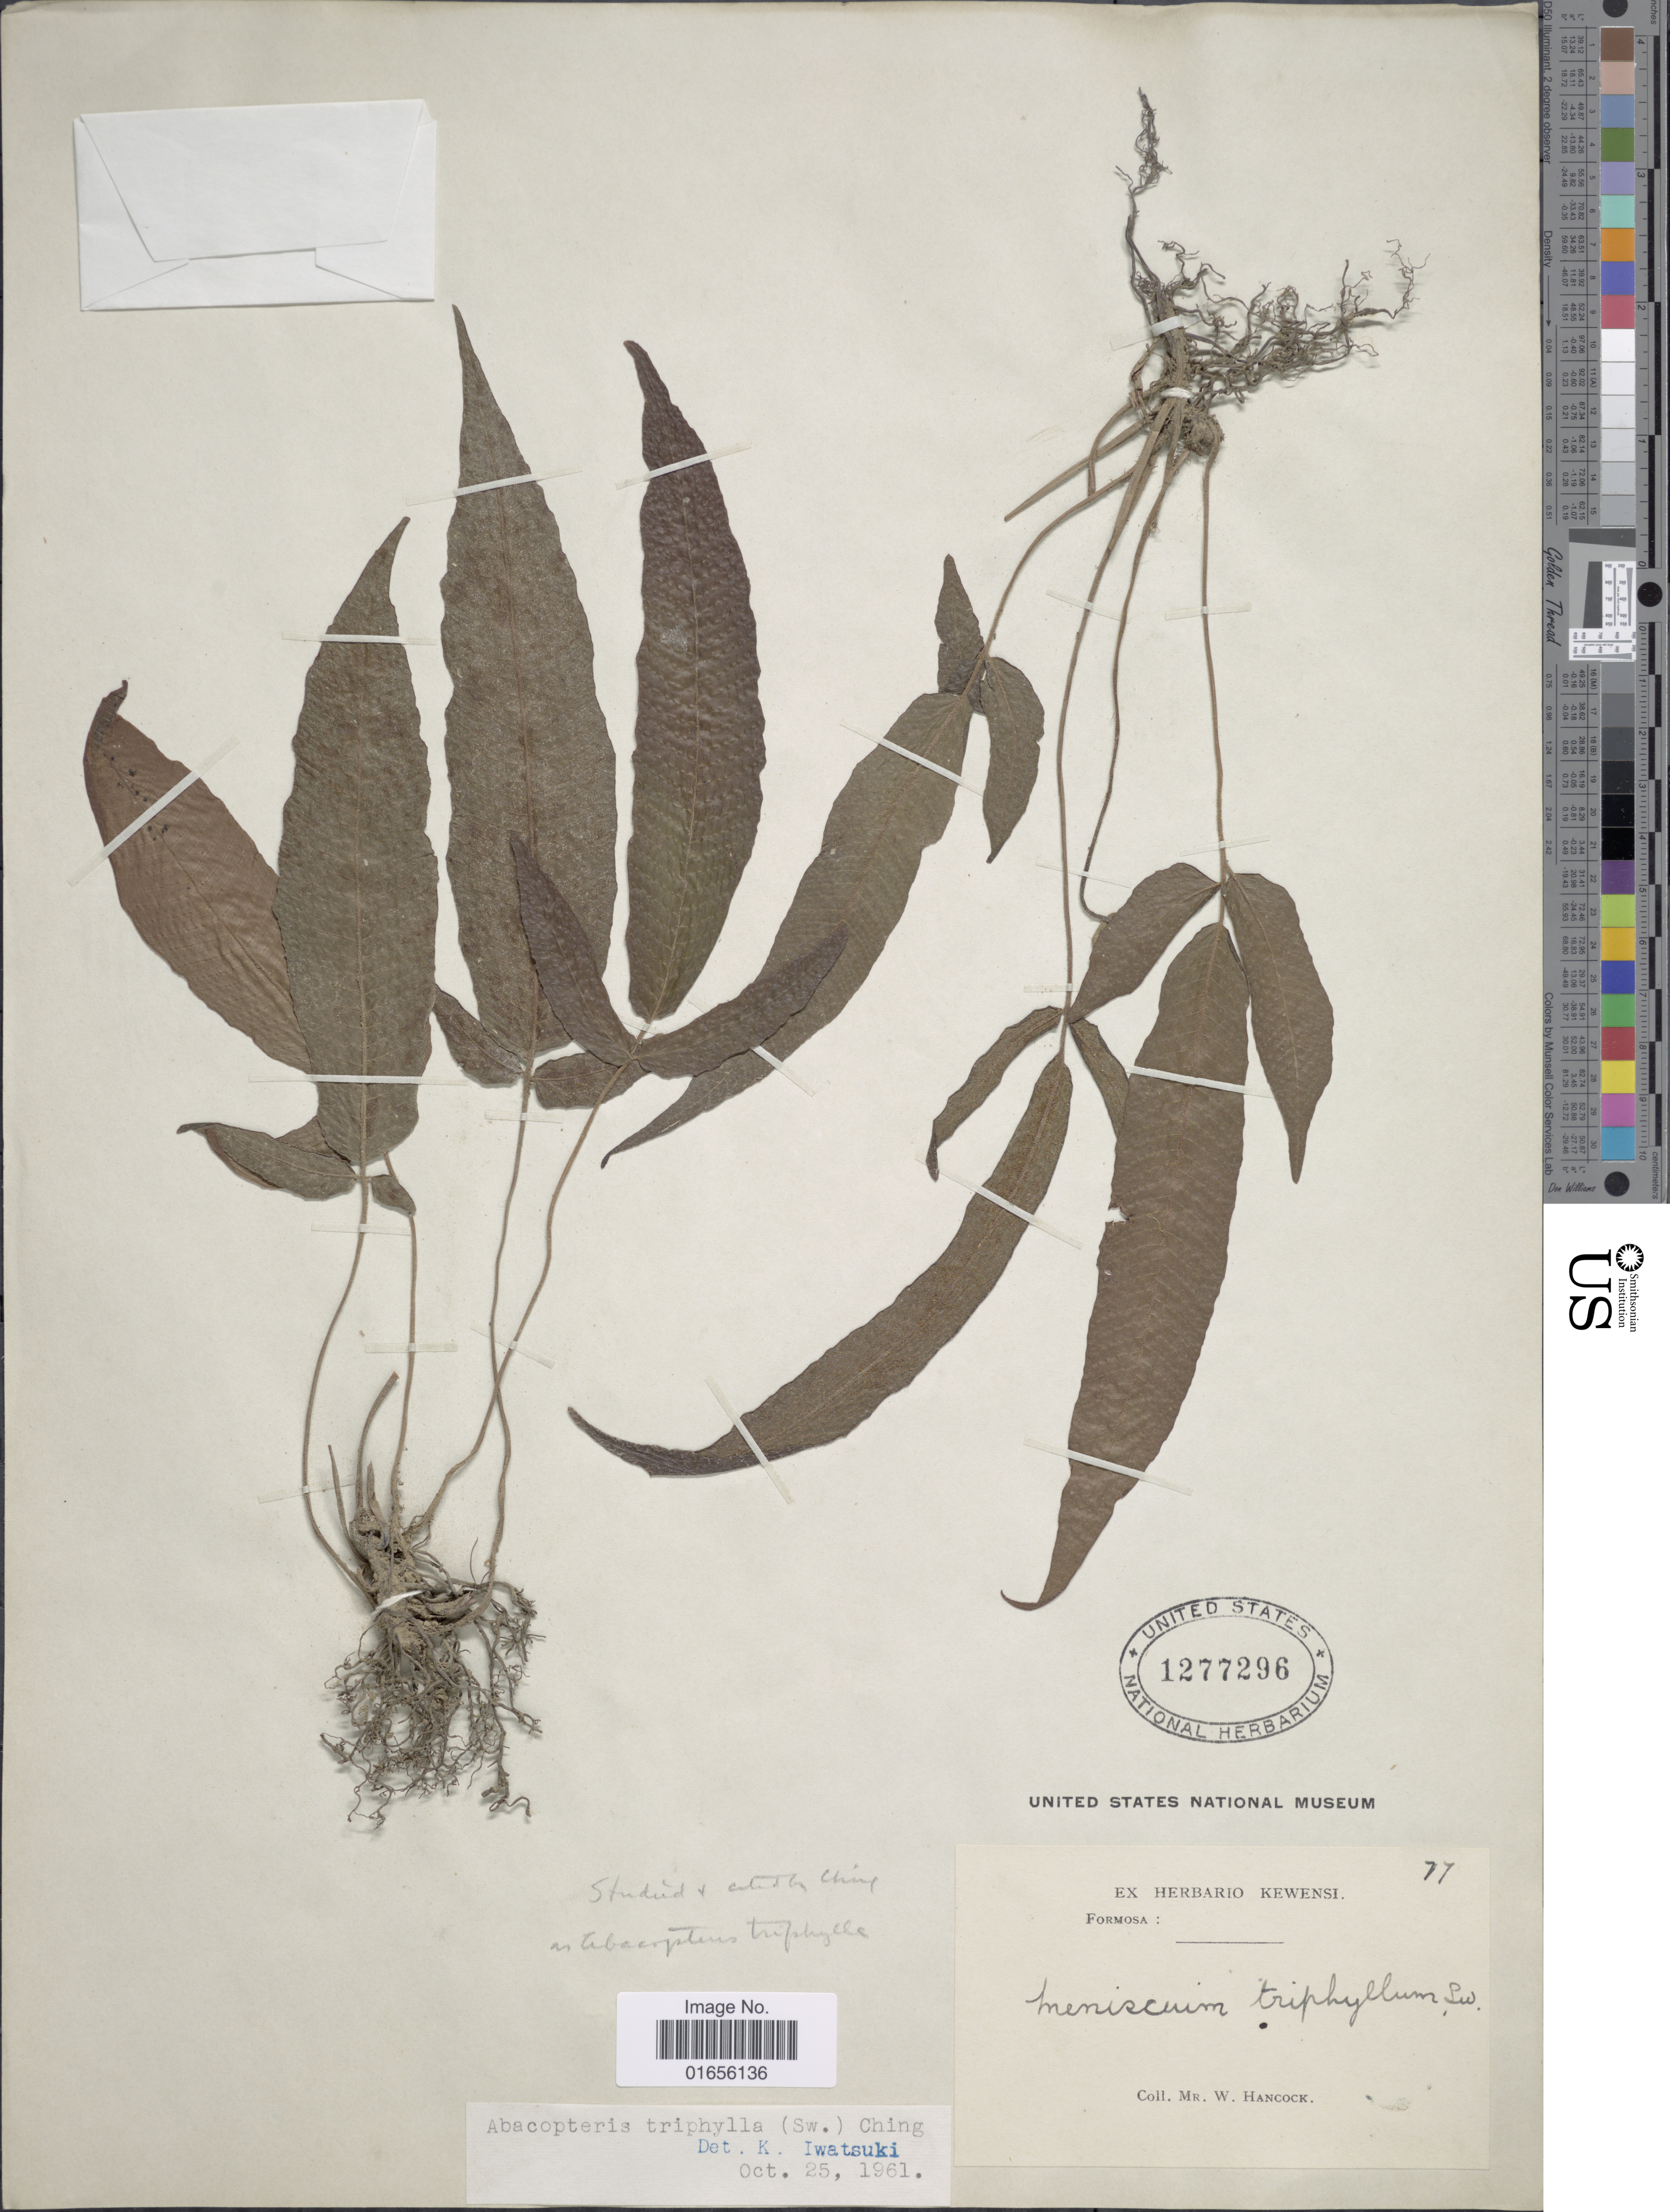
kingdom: Plantae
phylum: Tracheophyta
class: Polypodiopsida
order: Polypodiales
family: Thelypteridaceae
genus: Pronephrium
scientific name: Pronephrium triphyllum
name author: (Sw.) Holttum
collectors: W. Hancock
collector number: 77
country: Taiwan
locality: Formosa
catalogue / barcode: US 1277296